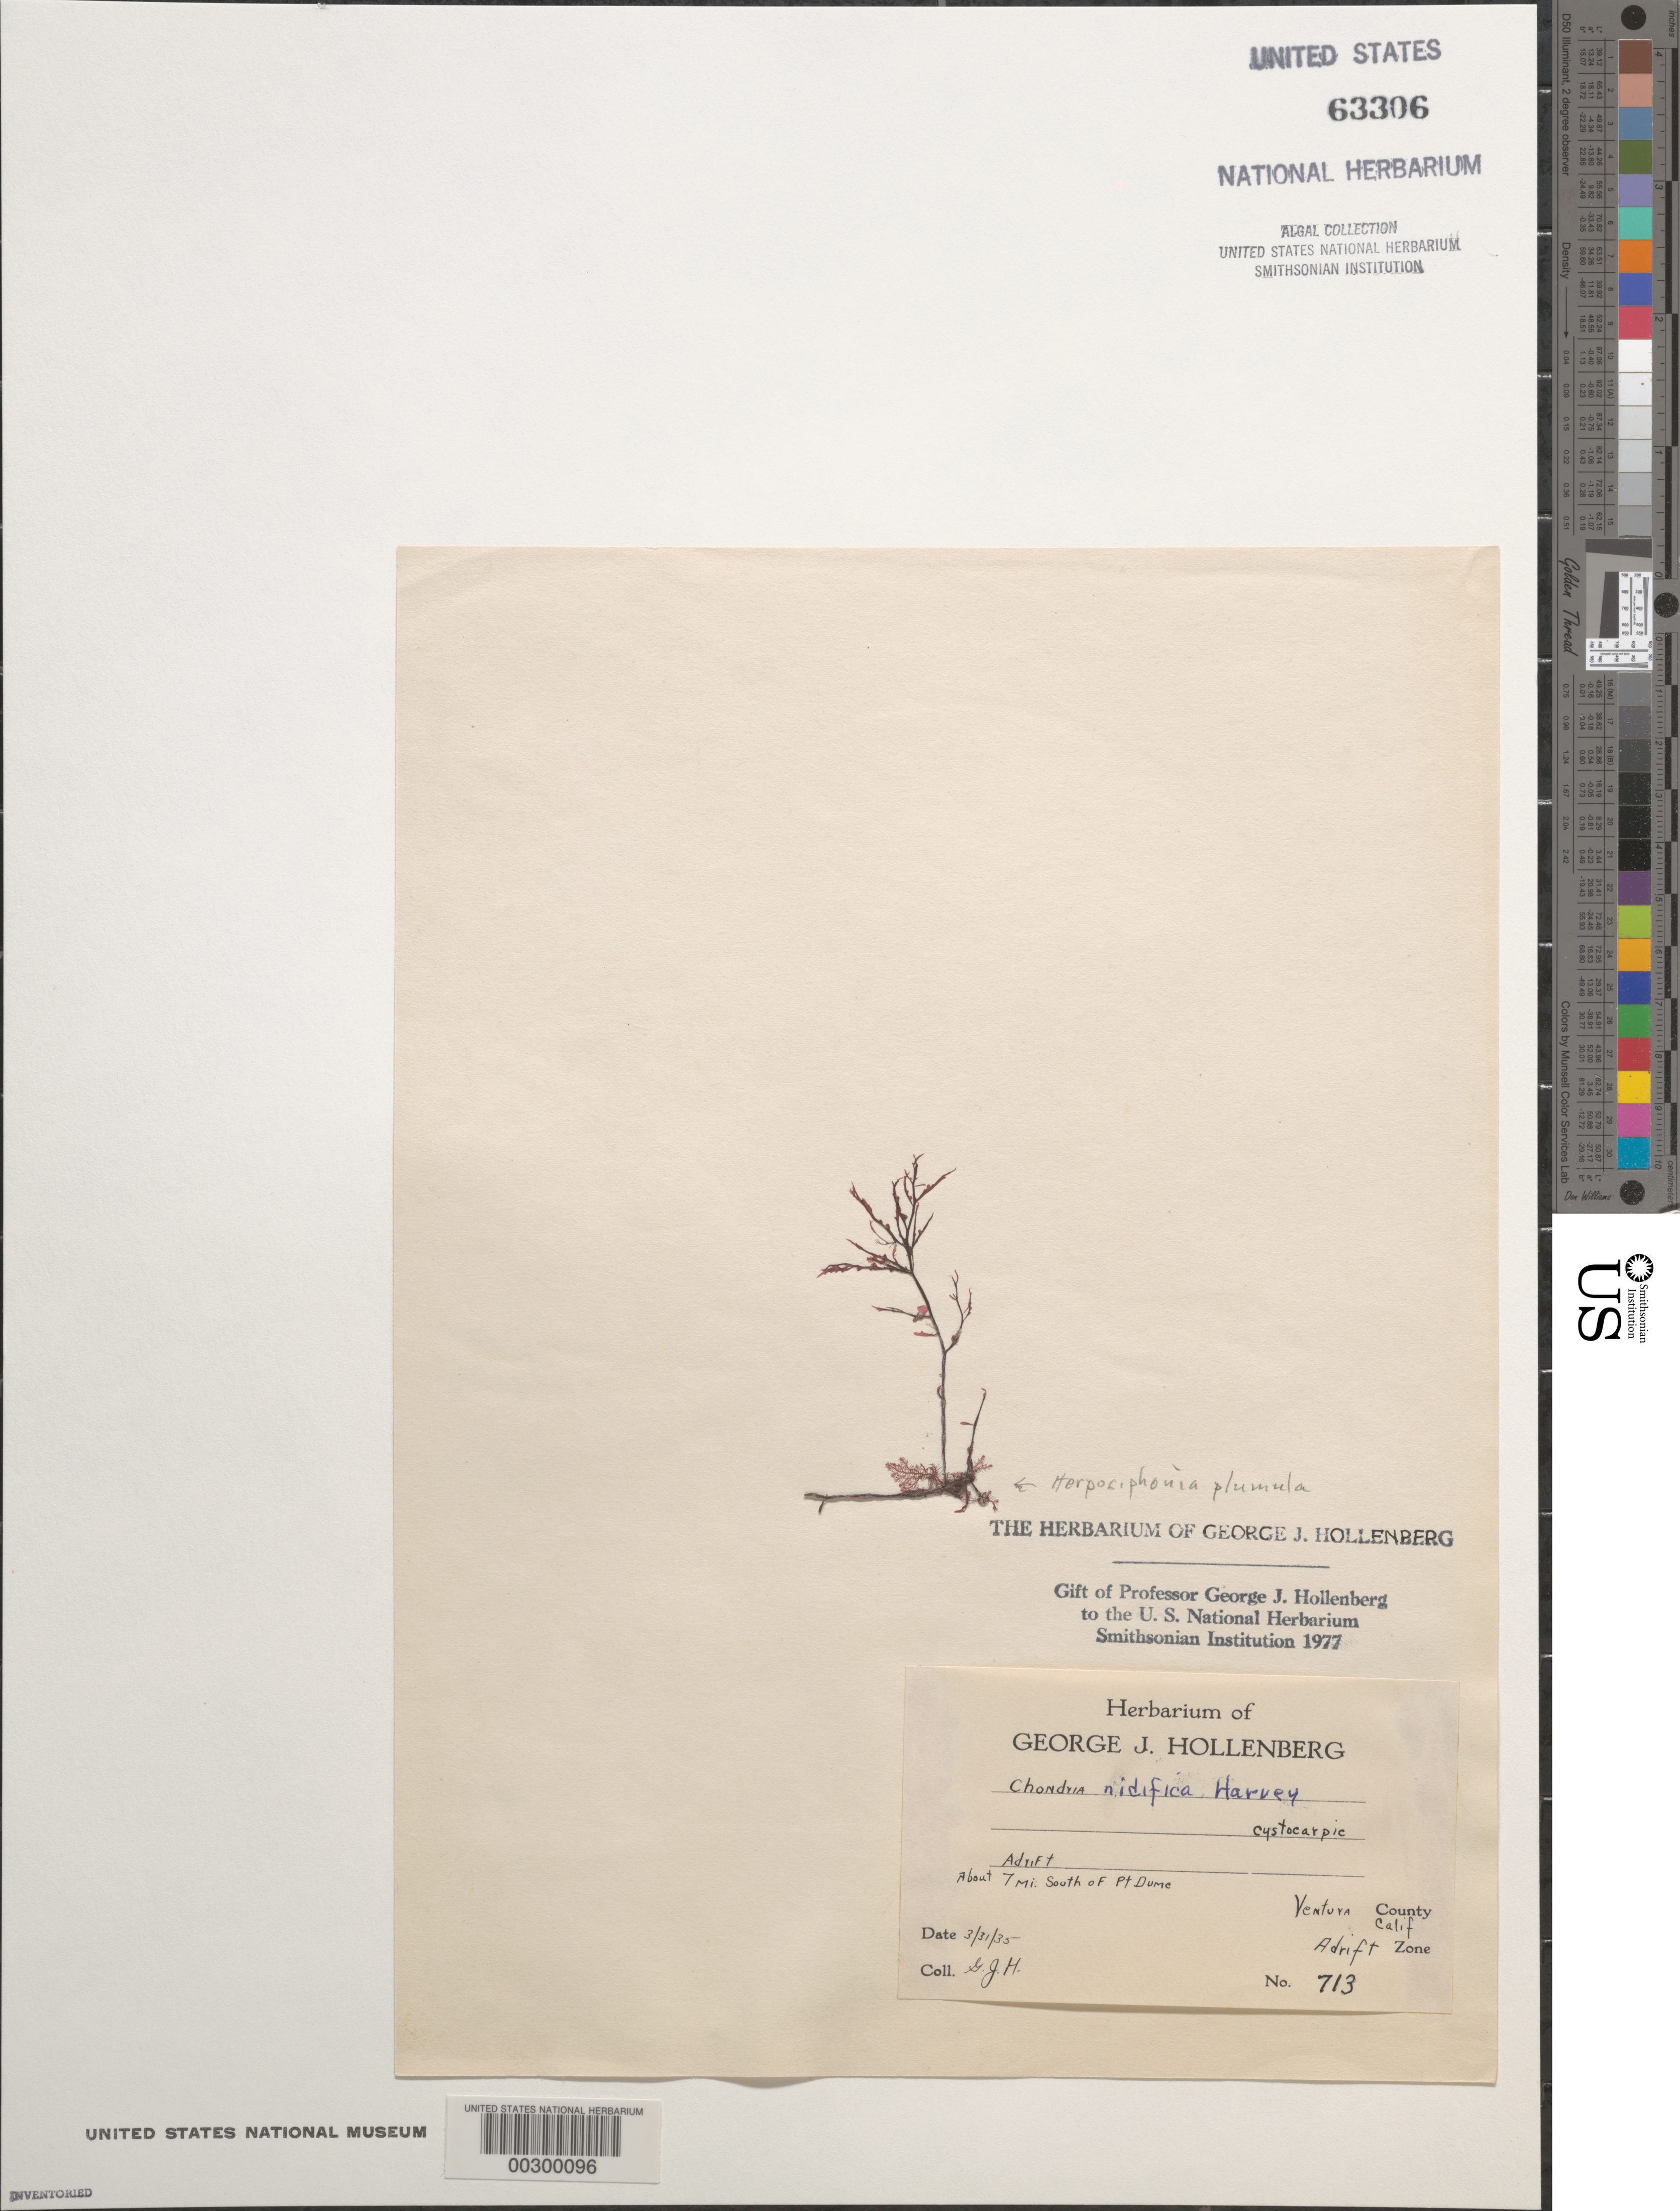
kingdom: Plantae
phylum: Rhodophyta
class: Florideophyceae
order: Ceramiales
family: Rhodomelaceae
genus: Neochondria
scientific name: Neochondria nidifica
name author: (Harvey) Sutti et al.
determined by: Algae name updating Project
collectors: G. Hollenberg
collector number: GJH 713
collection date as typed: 31 Mar 1935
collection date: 1935-03-31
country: United States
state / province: California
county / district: Ventura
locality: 7 miles south of Point Dume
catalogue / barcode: US 63306